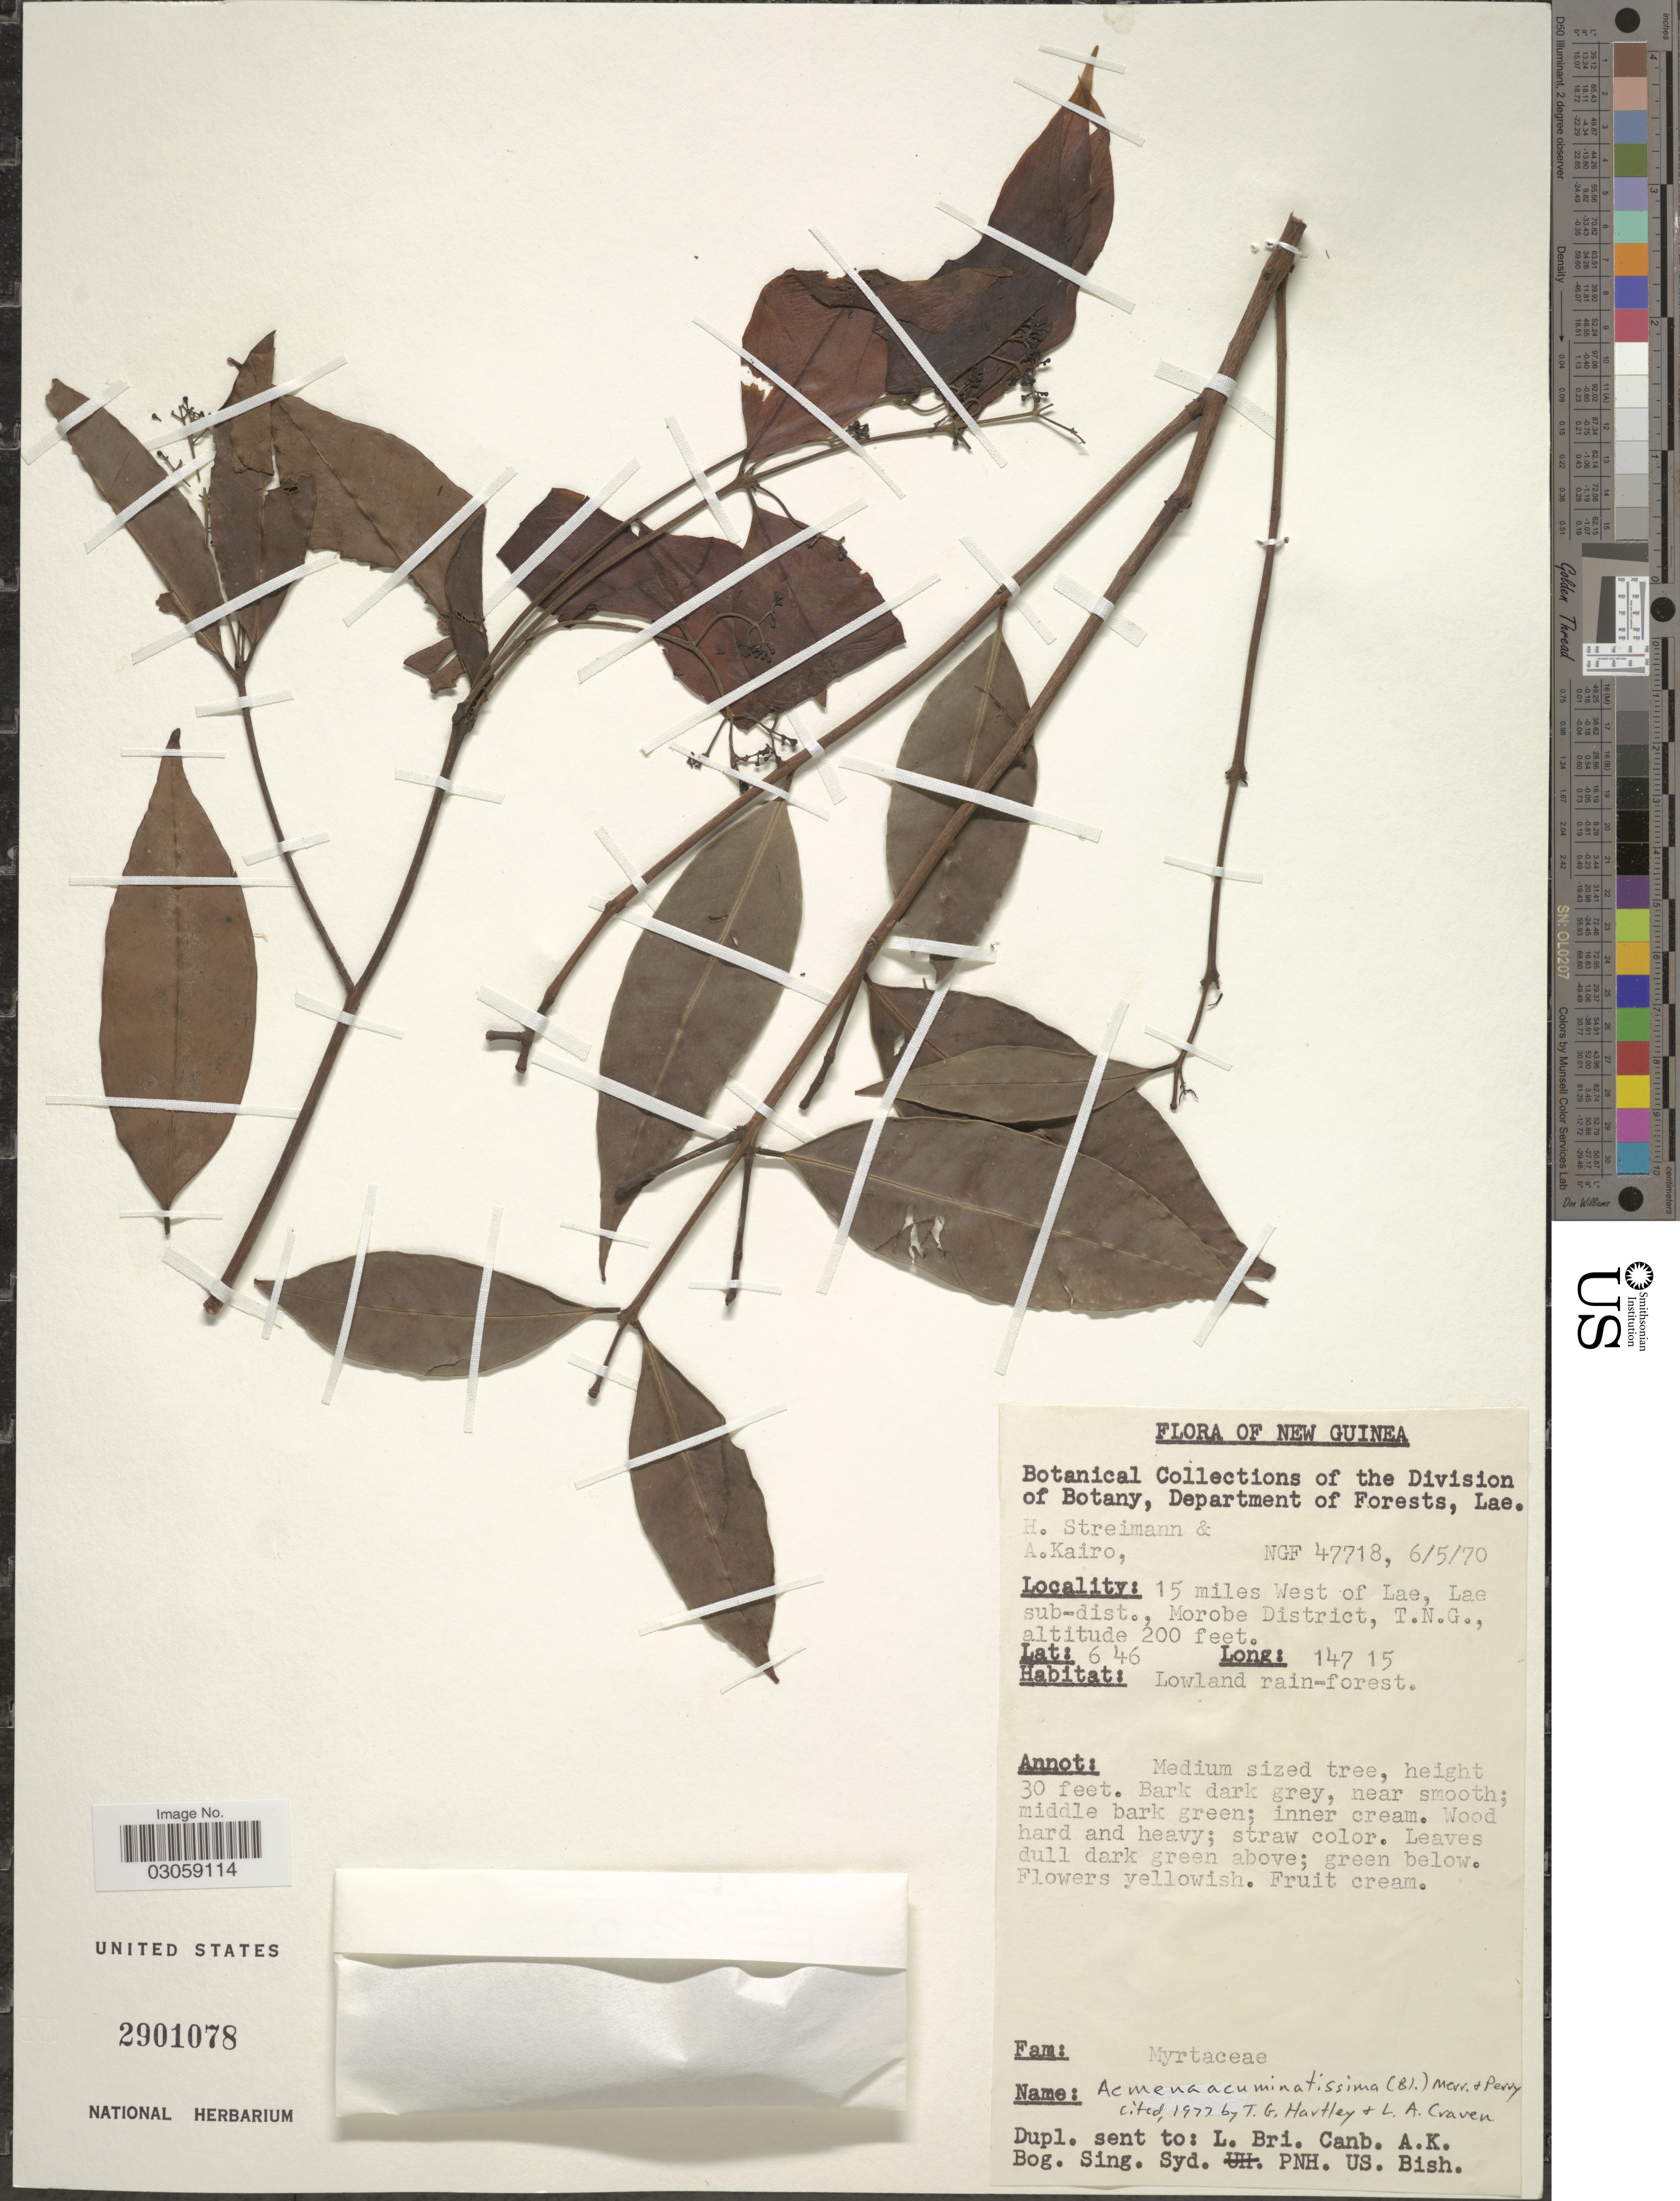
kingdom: Plantae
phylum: Tracheophyta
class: Magnoliopsida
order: Myrtales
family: Myrtaceae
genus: Syzygium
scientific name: Syzygium acuminatissimum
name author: (Blume) DC.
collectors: H. Streimann & A. Kairo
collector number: NGF47718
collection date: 1970-05-06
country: Papua New Guinea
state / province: Morobe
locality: New Guinea, 15 miles West of Lae, Lae sub-dist., Morobe District, T.N.G.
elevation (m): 61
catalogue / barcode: US 2901078